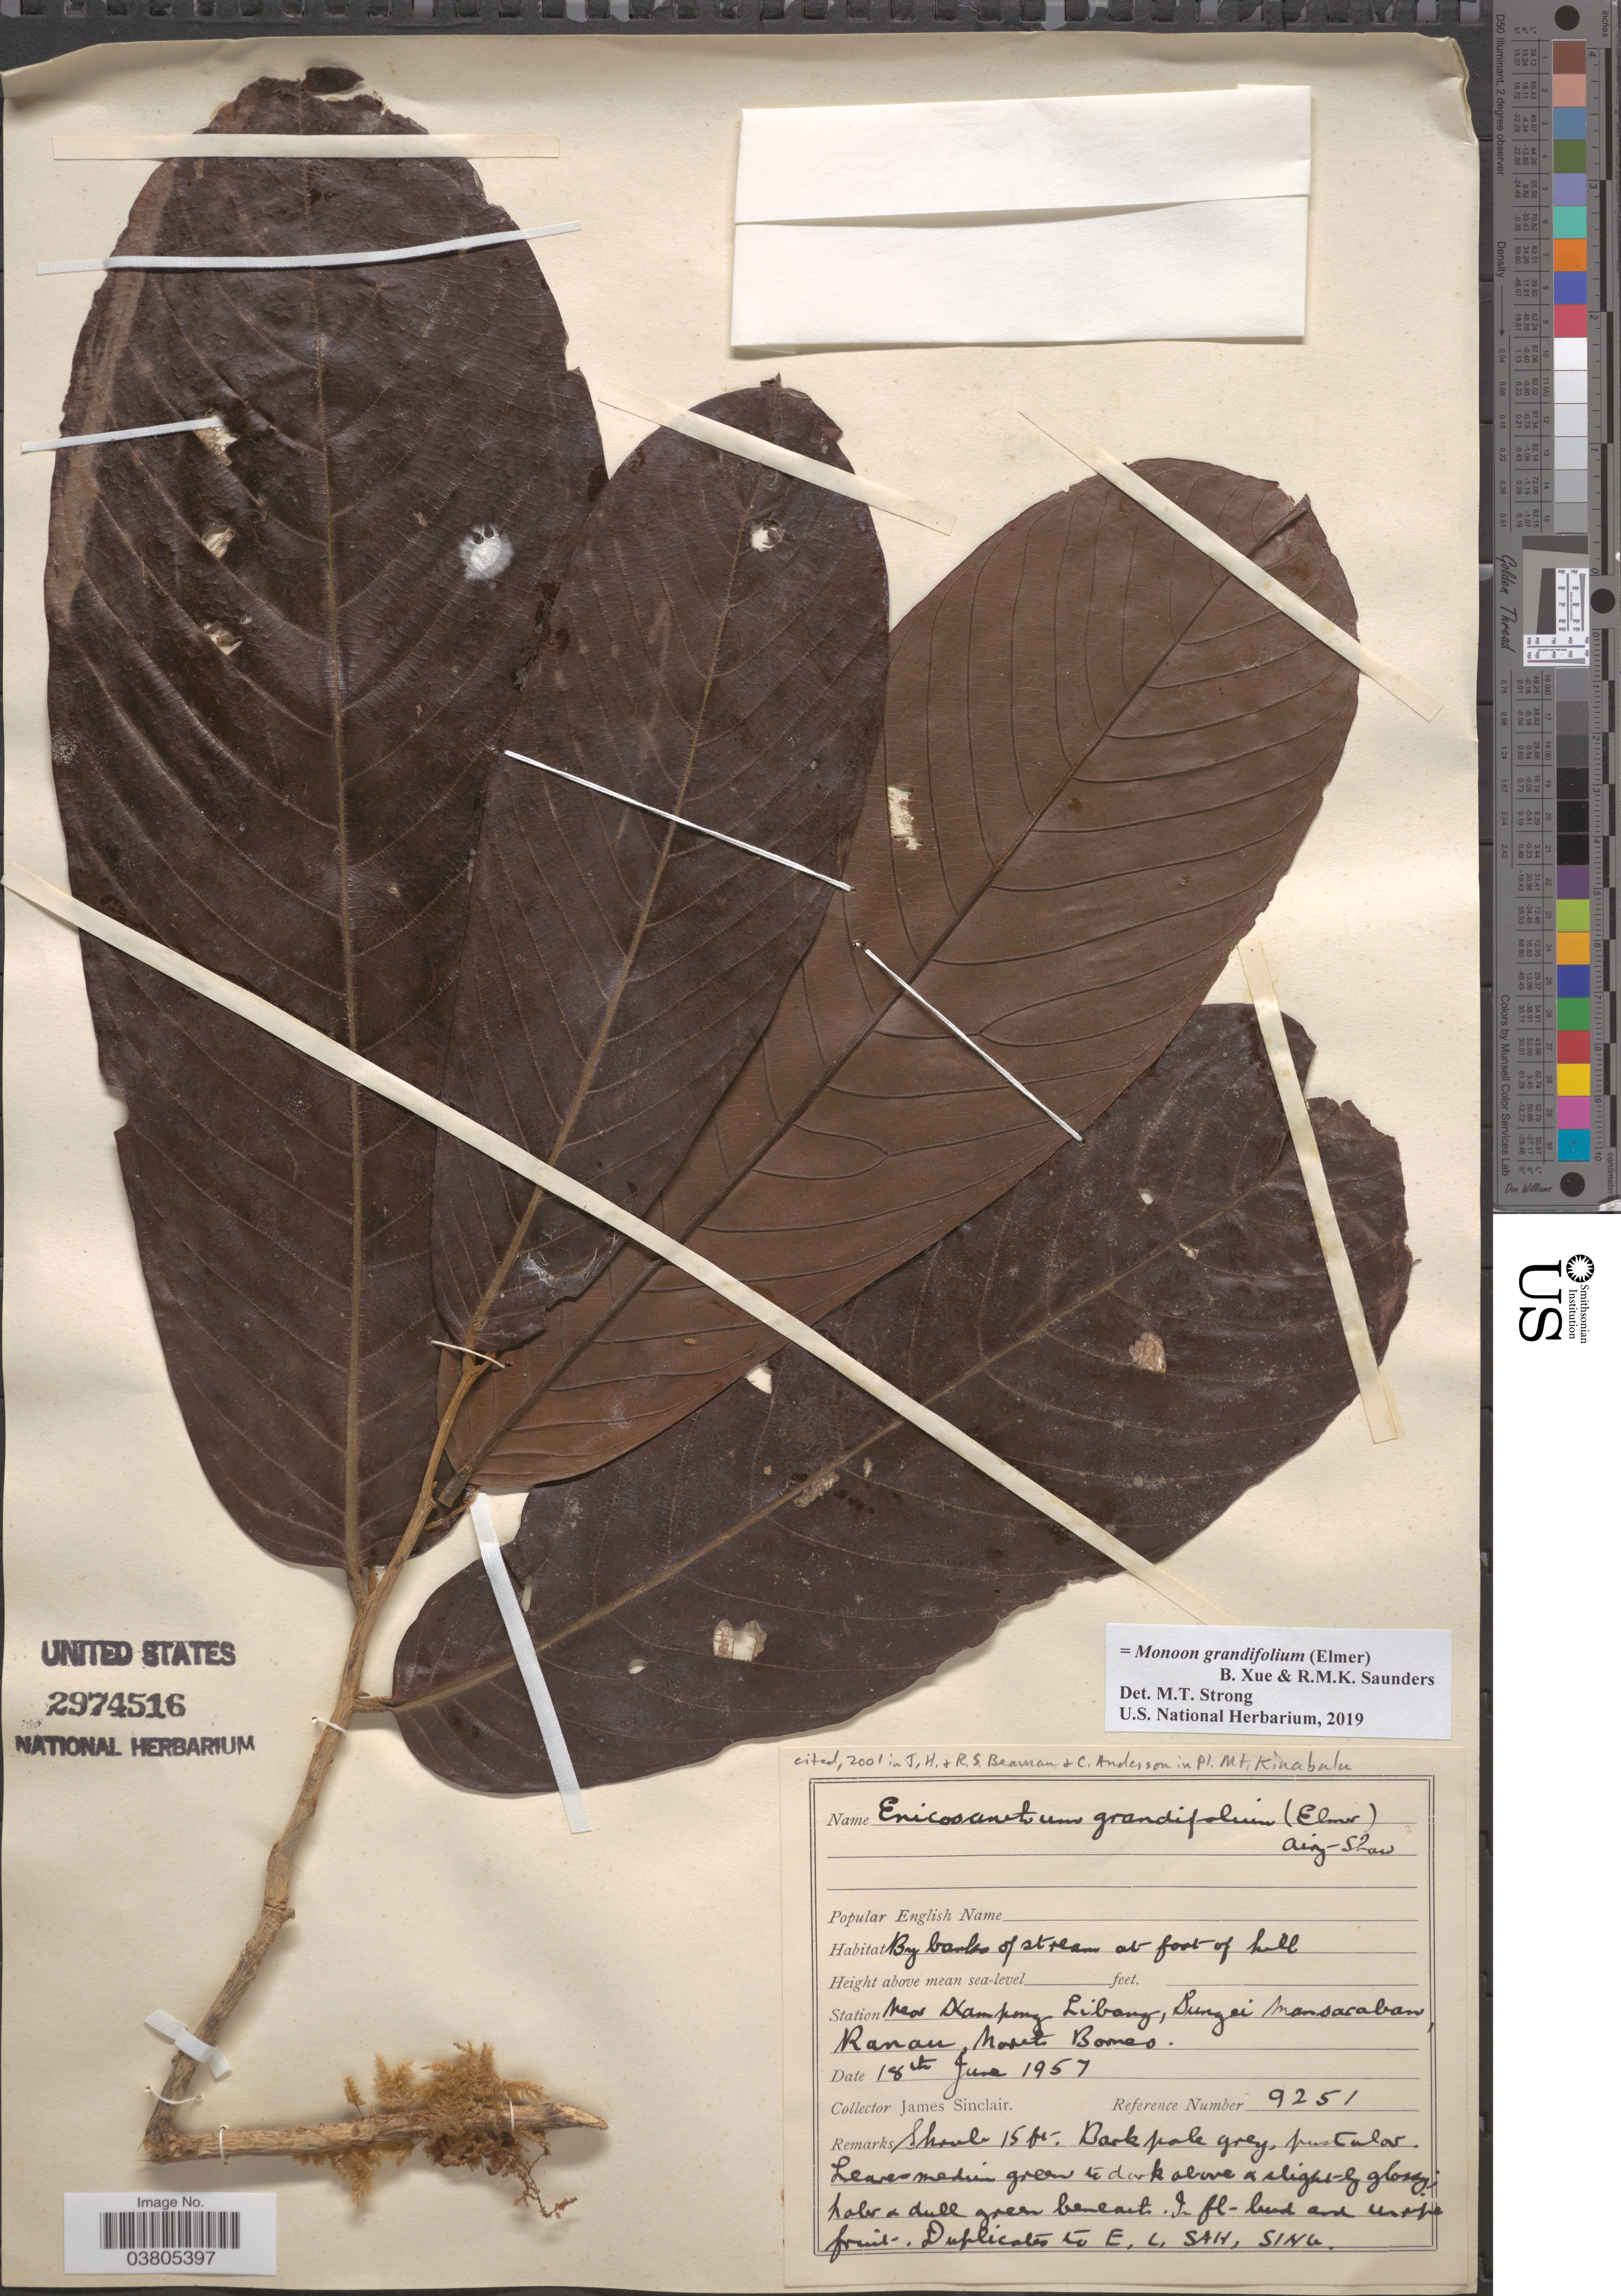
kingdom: Plantae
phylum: Tracheophyta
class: Magnoliopsida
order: Magnoliales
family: Annonaceae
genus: Monoon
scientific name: Monoon grandifolium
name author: (Elmer) B. Xue & R.M.K. Saunders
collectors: J. Sinclair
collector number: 9251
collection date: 1957-06-18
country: Malaysia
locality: Station Near Kampung Libang, Sungei Mansaraban, Ranau, North Borneo.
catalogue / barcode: US 2974516